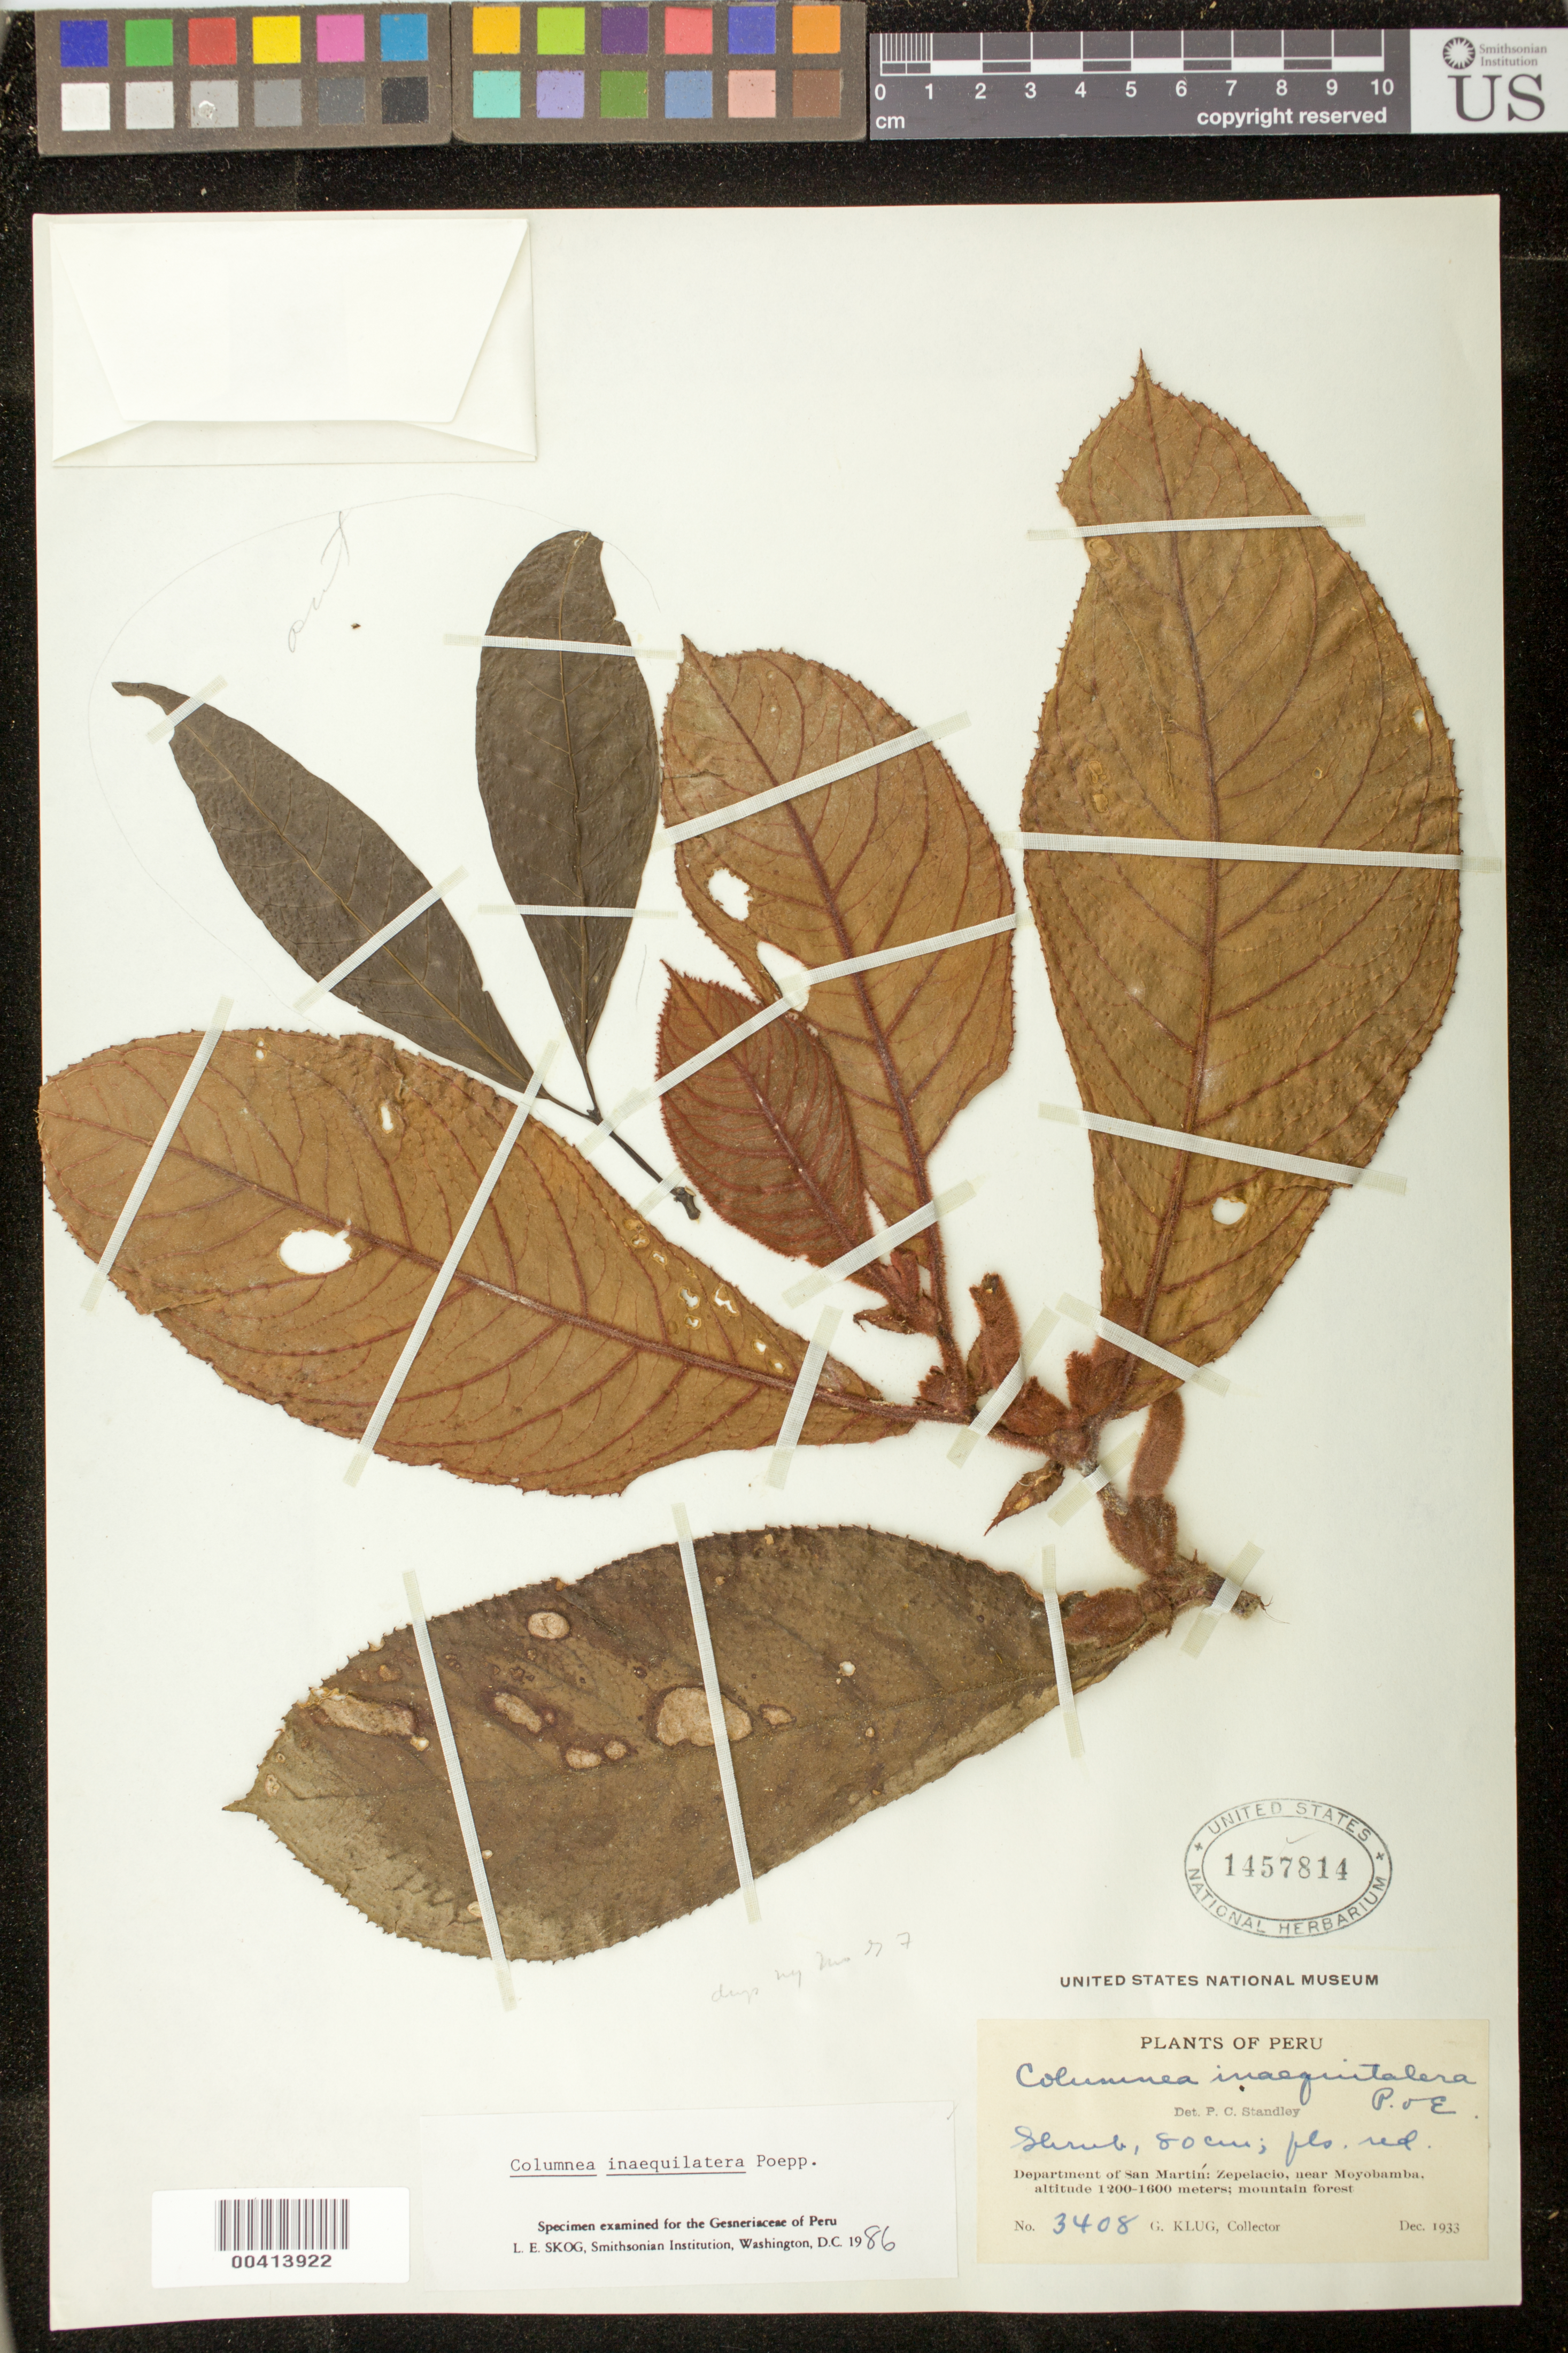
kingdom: Plantae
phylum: Tracheophyta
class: Magnoliopsida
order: Lamiales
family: Gesneriaceae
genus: Columnea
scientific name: Columnea inaequilatera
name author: Poepp.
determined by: Skog, Laurence E.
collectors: G. Klug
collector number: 3408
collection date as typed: Dec 1933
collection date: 1933-12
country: Peru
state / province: San Martín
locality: Zepelacio, near Moyobamba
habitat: Mountain forest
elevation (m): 1200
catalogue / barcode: US 1457814